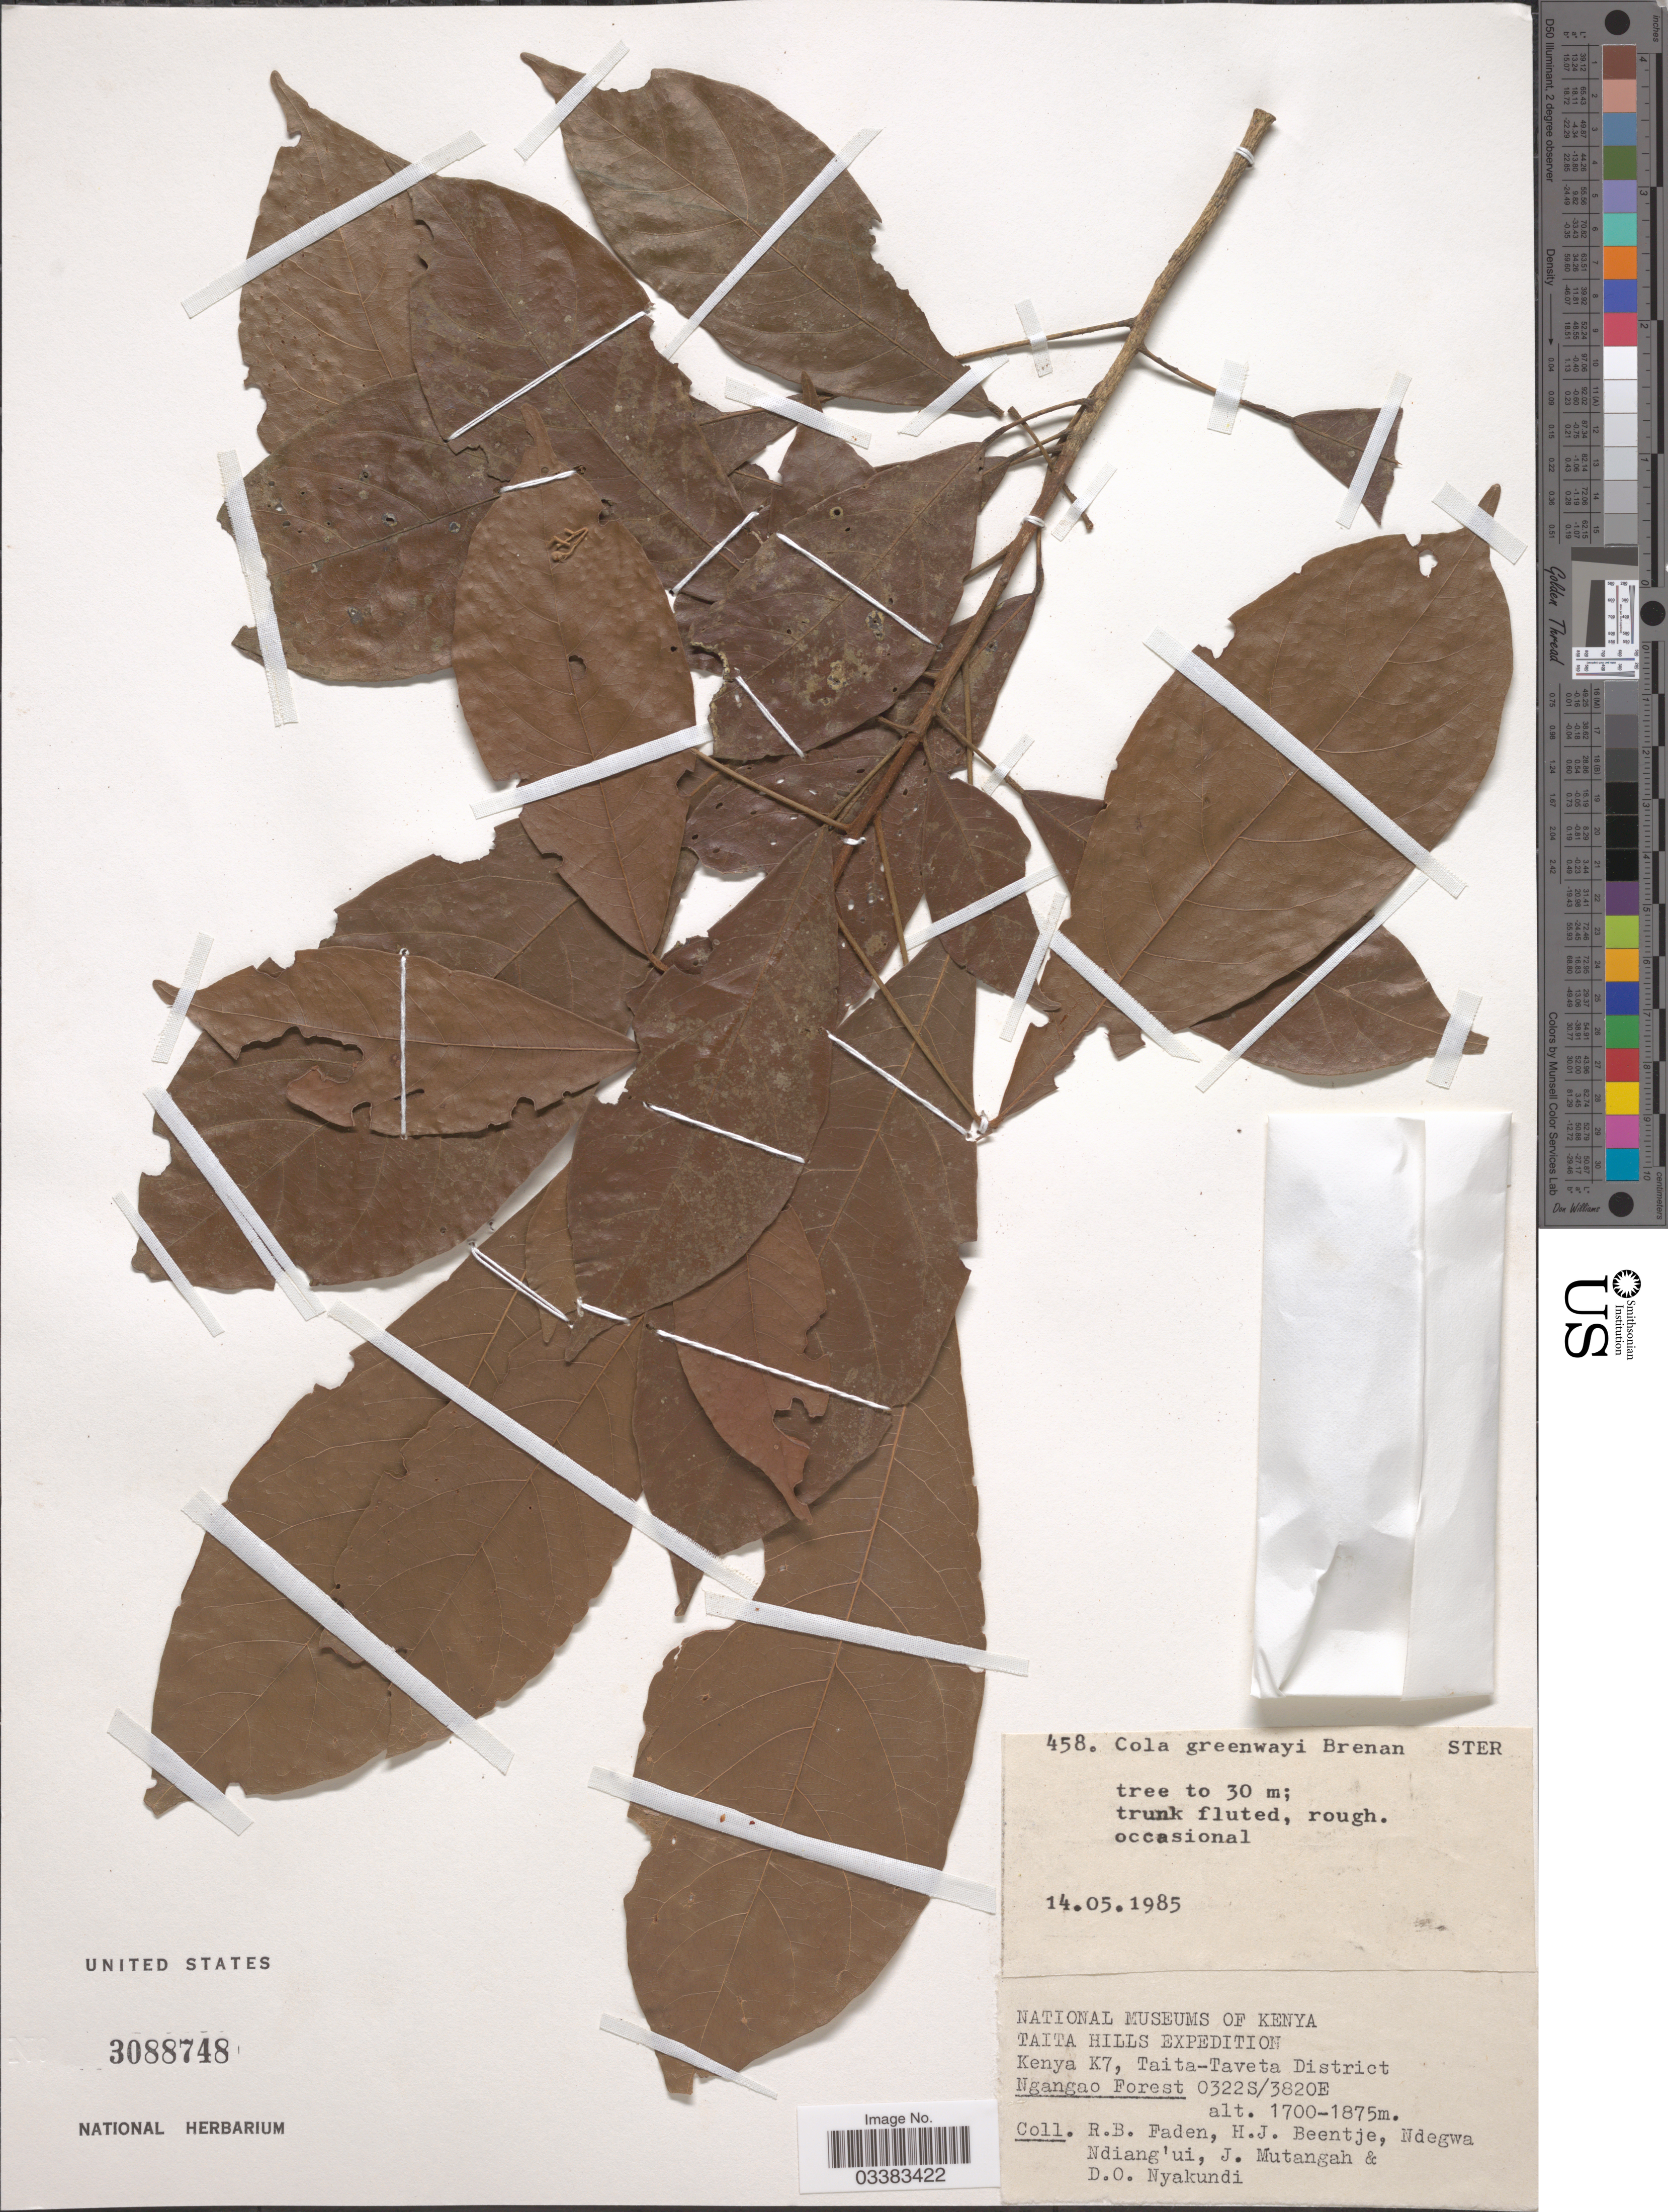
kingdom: Plantae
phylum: Tracheophyta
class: Magnoliopsida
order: Malvales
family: Malvaceae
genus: Cola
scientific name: Cola greenwayi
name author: Brenan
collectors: R. B. Faden, H. J. Beentje, Ndegwa Ndiang'ui, J. Mutangah & D. Nyakundi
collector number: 458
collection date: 1985-05-14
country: Kenya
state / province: Taita Taveta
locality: K7. Taita-Taveta District. Ngangao Forest.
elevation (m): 1700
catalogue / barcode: US 3088748